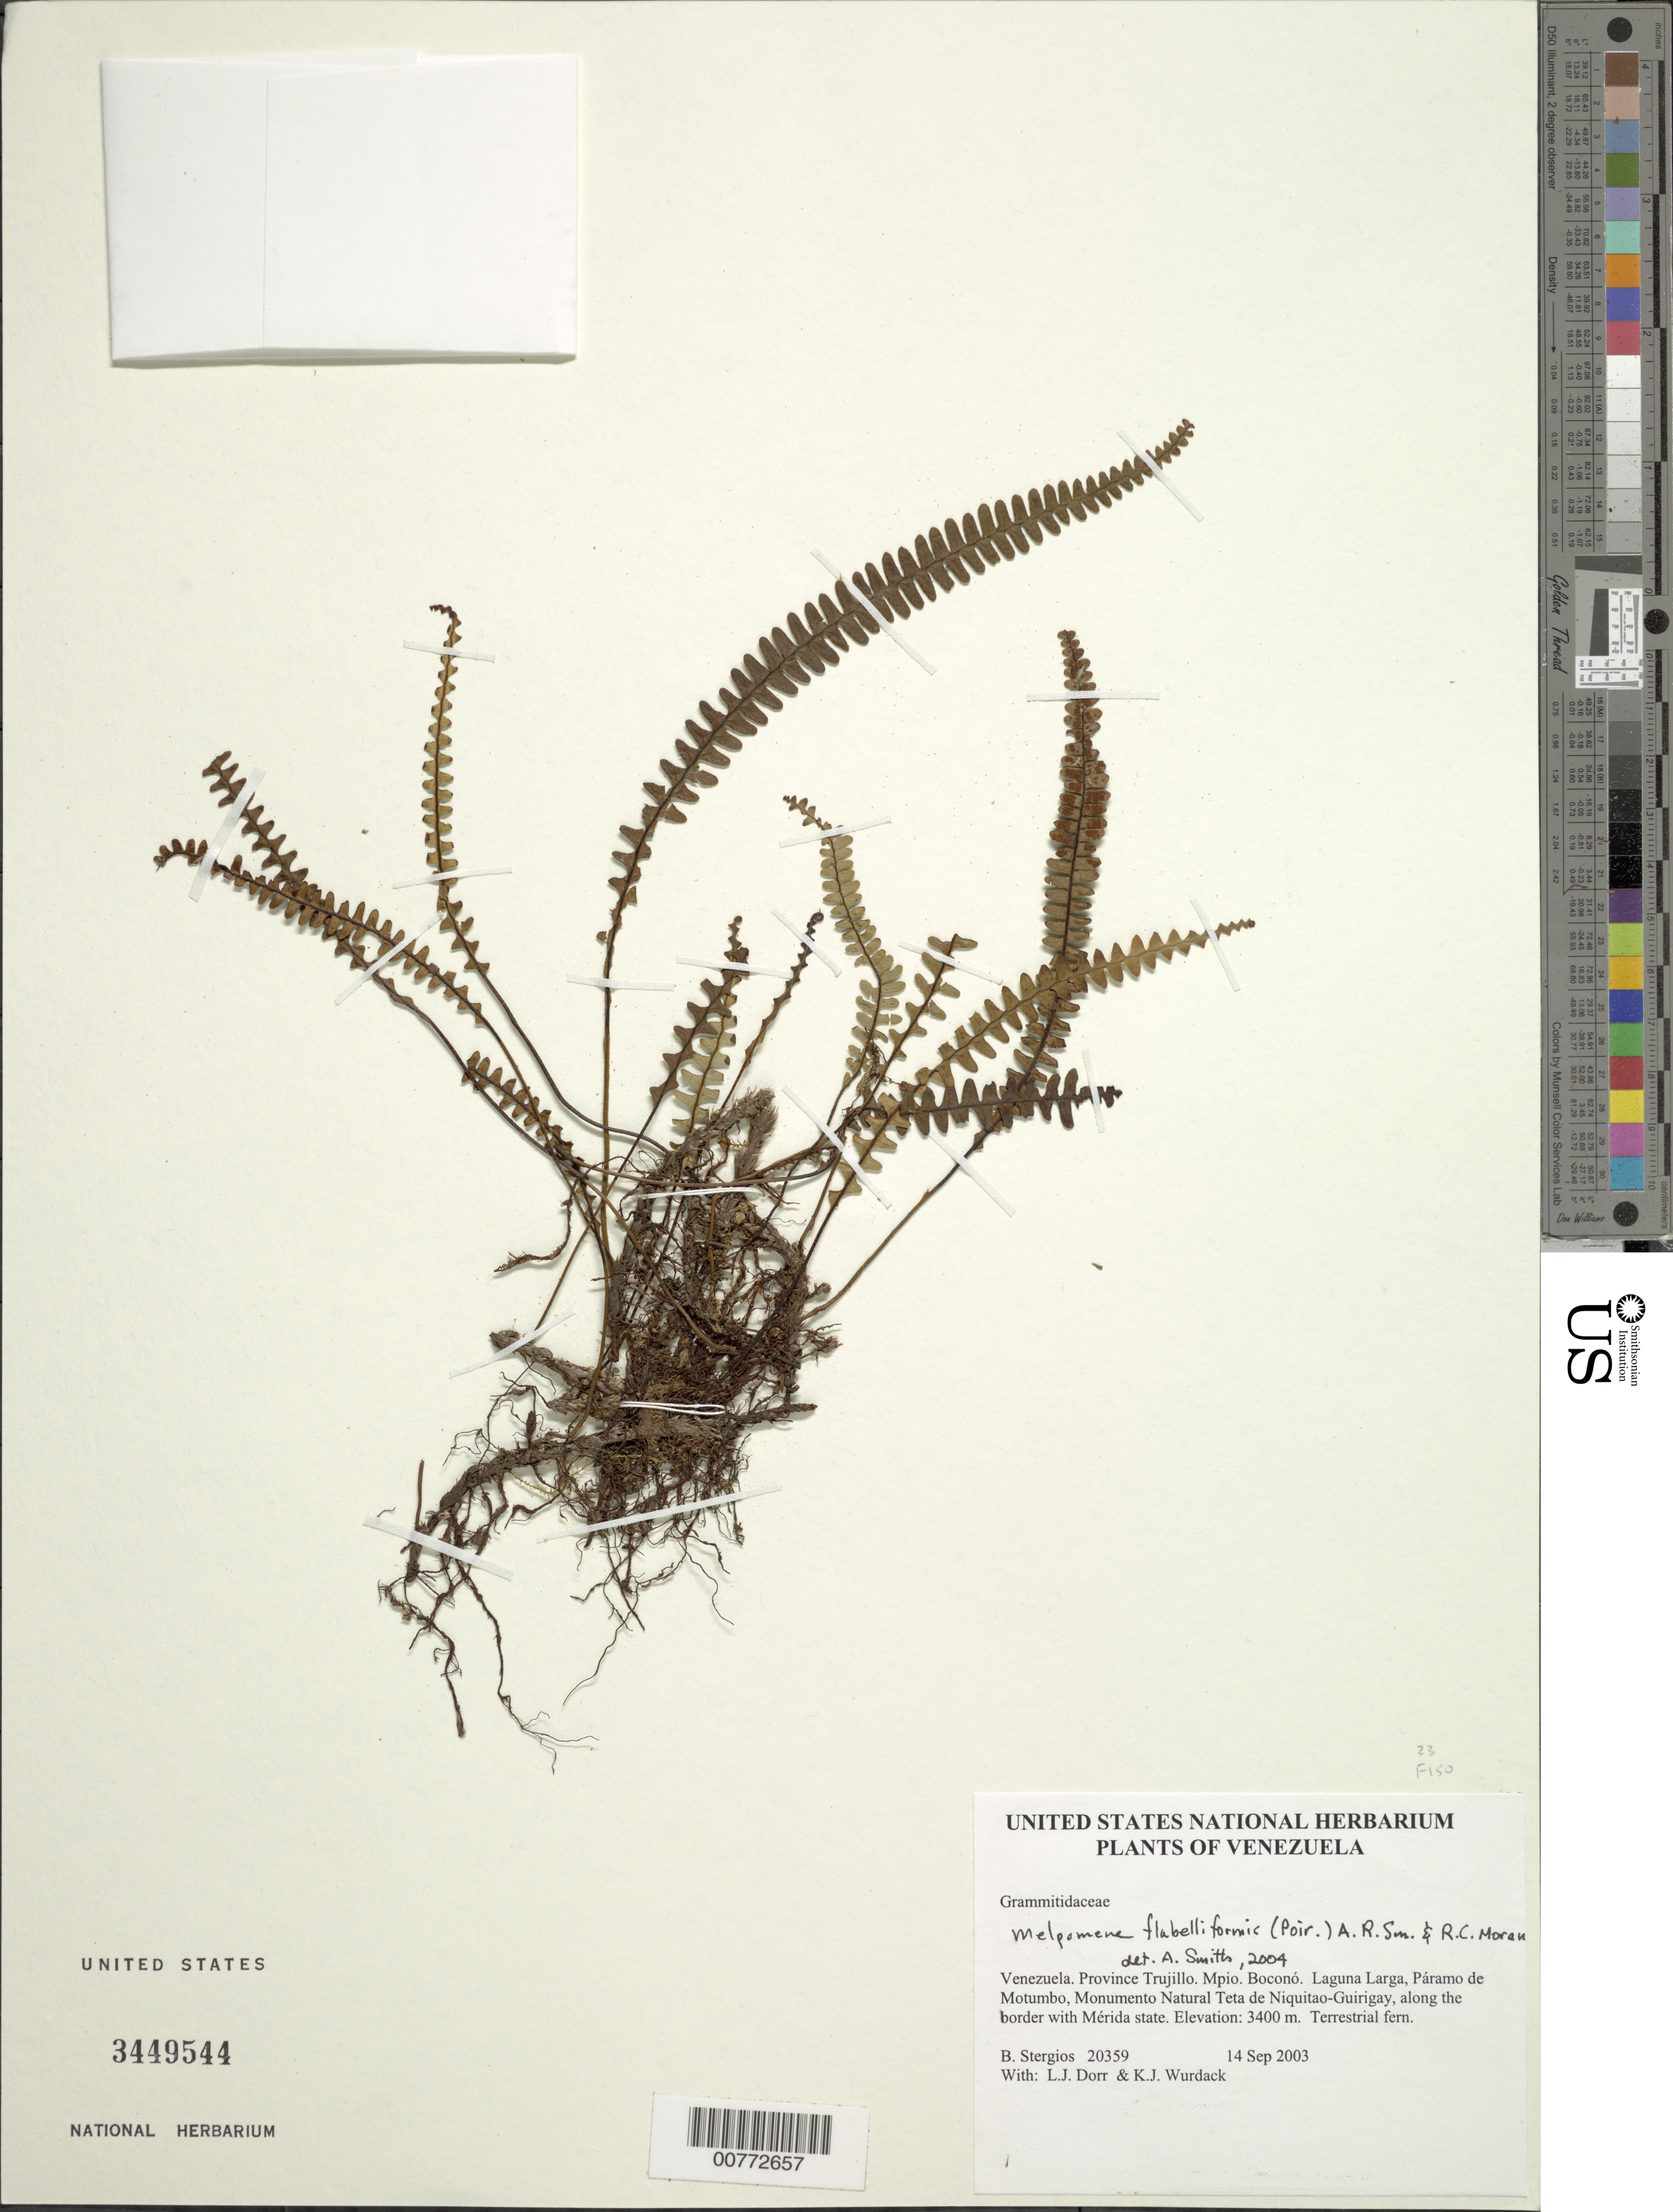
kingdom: Plantae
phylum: Tracheophyta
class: Polypodiopsida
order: Polypodiales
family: Polypodiaceae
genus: Melpomene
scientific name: Melpomene flabelliformis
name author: (Poir.) A.R. Sm. & R.C. Moran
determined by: Smith, Alan R., (UC)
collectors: B. G. Stergios, L. J. Dorr & K. Wurdack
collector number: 20359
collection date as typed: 14 Sep 2003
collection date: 2003-09-14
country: Venezuela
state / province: Trujillo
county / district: Boconó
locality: Laguna Larga, Páramo de Motumbo, Monumento Natural Teta de Niquitao-Guirigay, along the border with Mérida state.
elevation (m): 3400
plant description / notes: PORT, US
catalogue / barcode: US 3449544